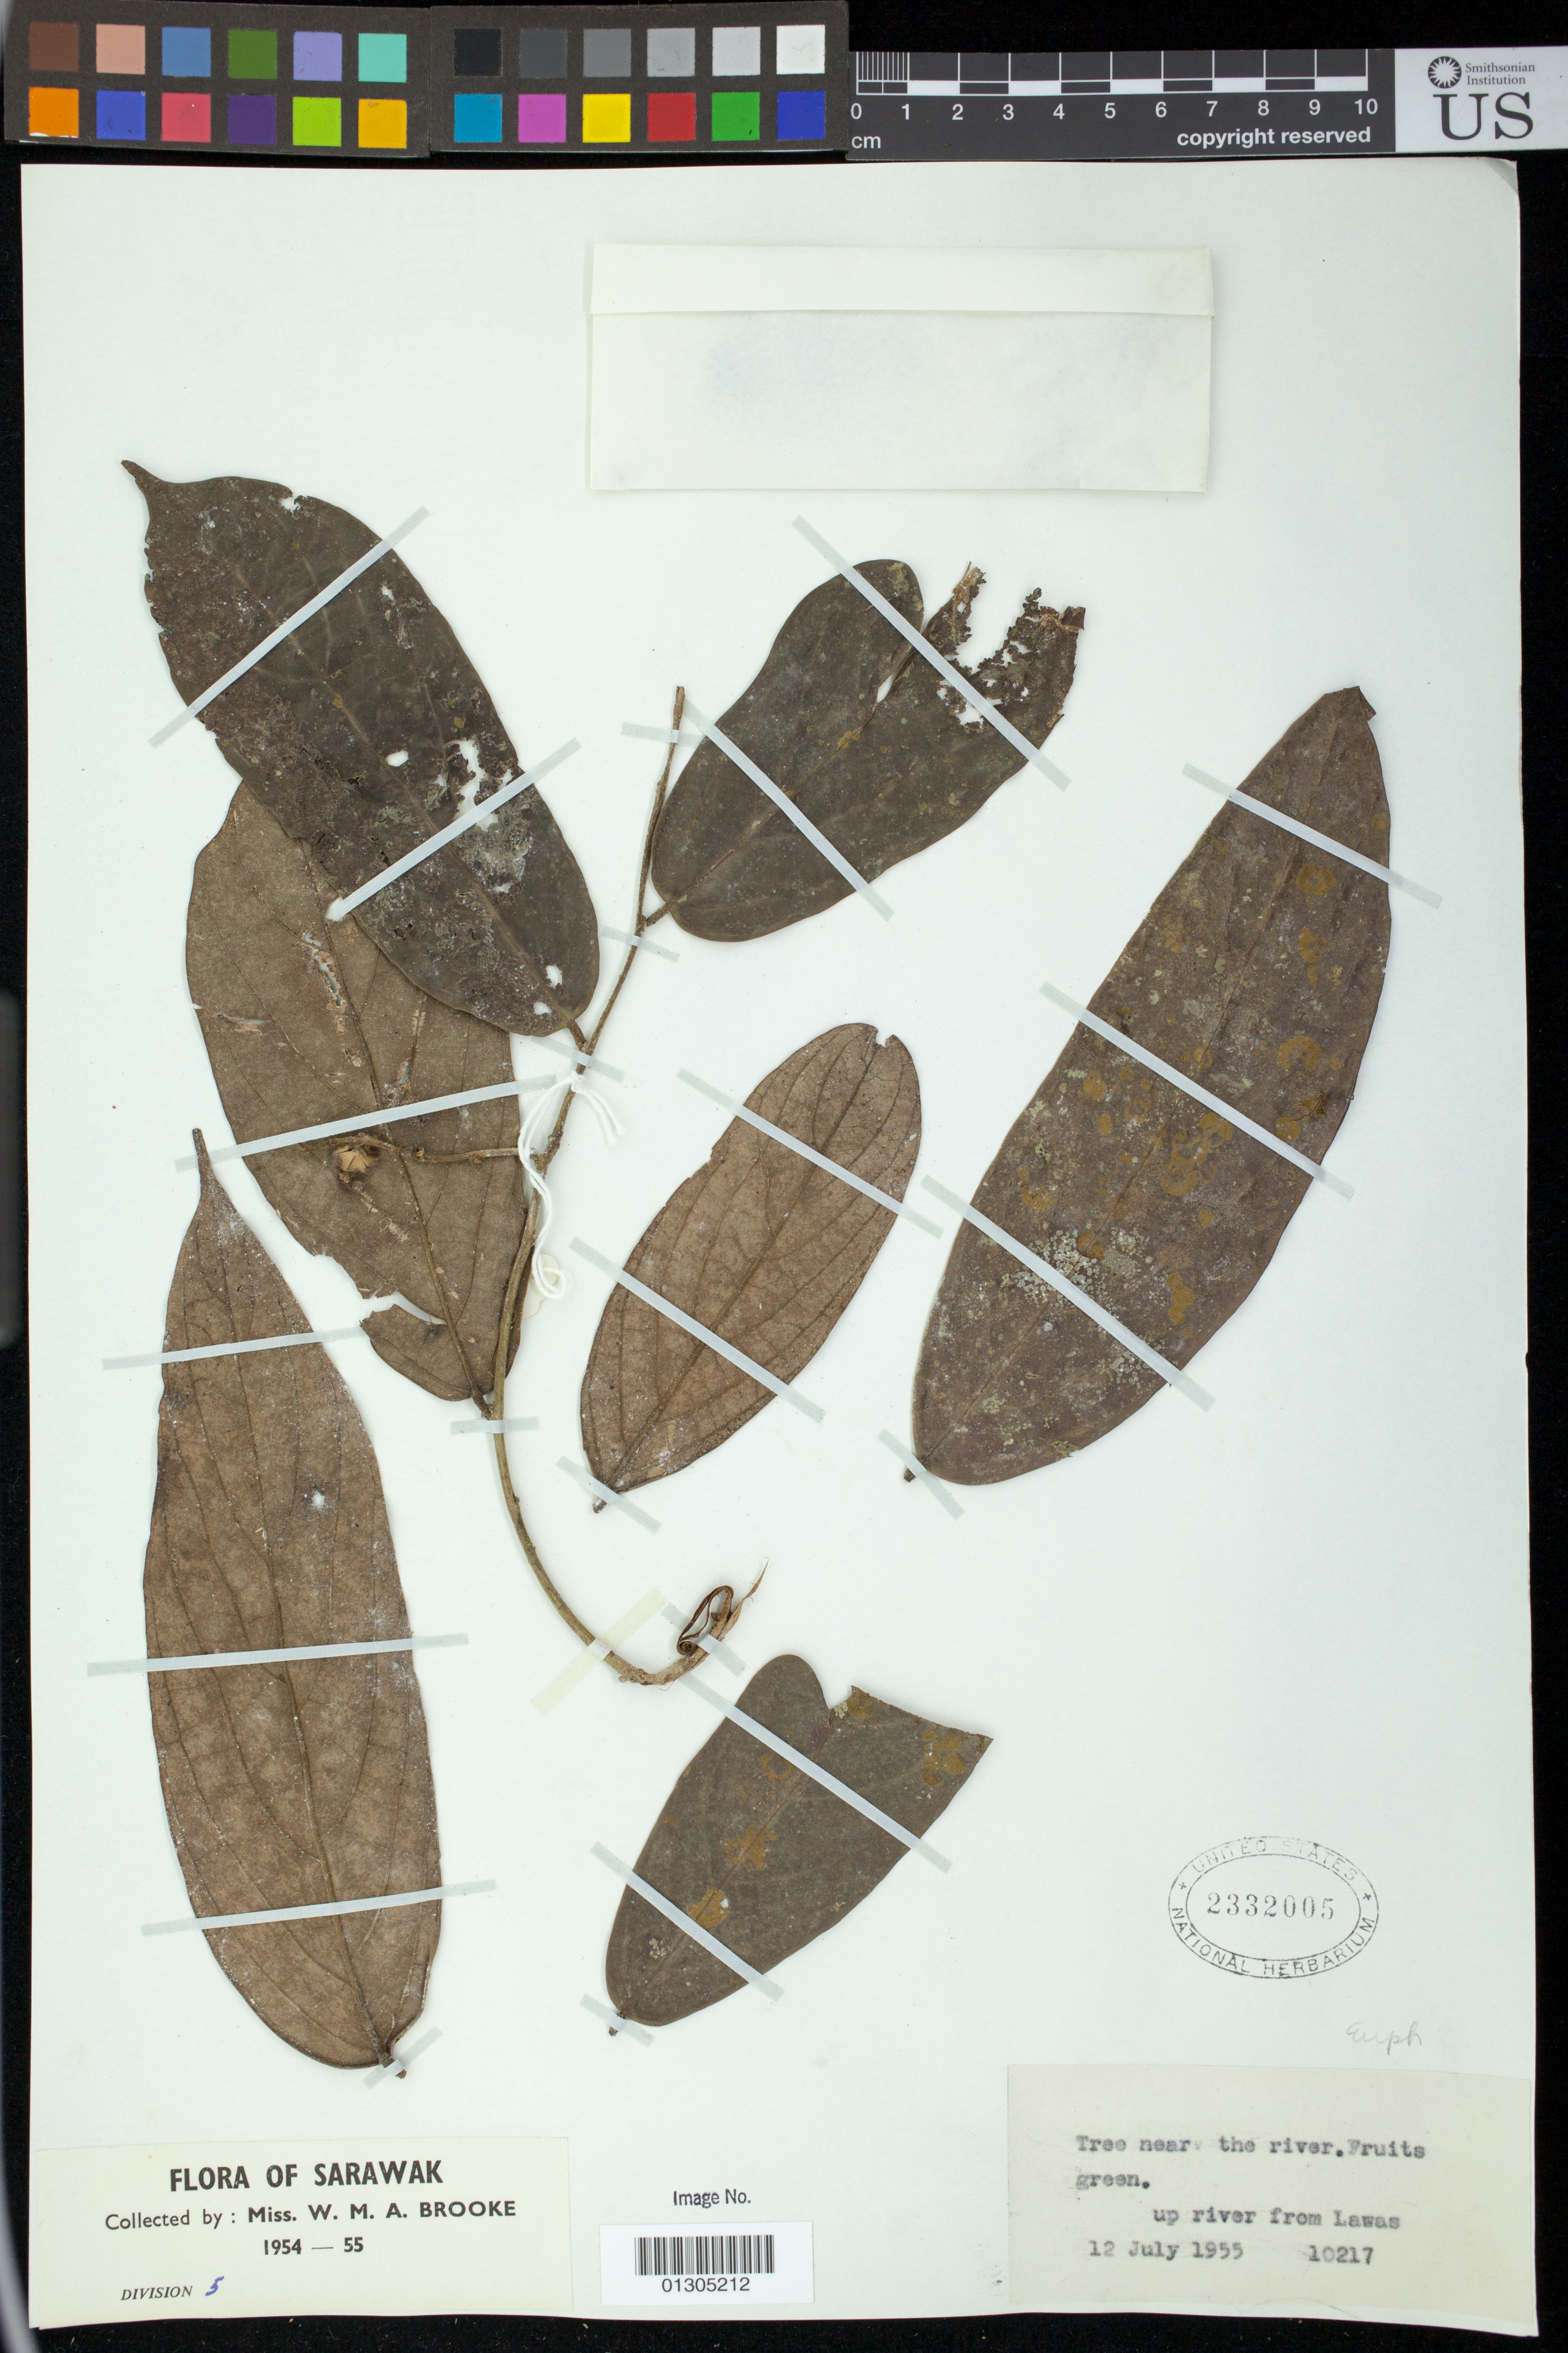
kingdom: Plantae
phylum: Tracheophyta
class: Magnoliopsida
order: Malpighiales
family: Euphorbiaceae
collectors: W. Brooke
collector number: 10217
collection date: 1955-07-12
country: Malaysia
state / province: Sarawak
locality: Up river from Lawas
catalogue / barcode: US 2332005